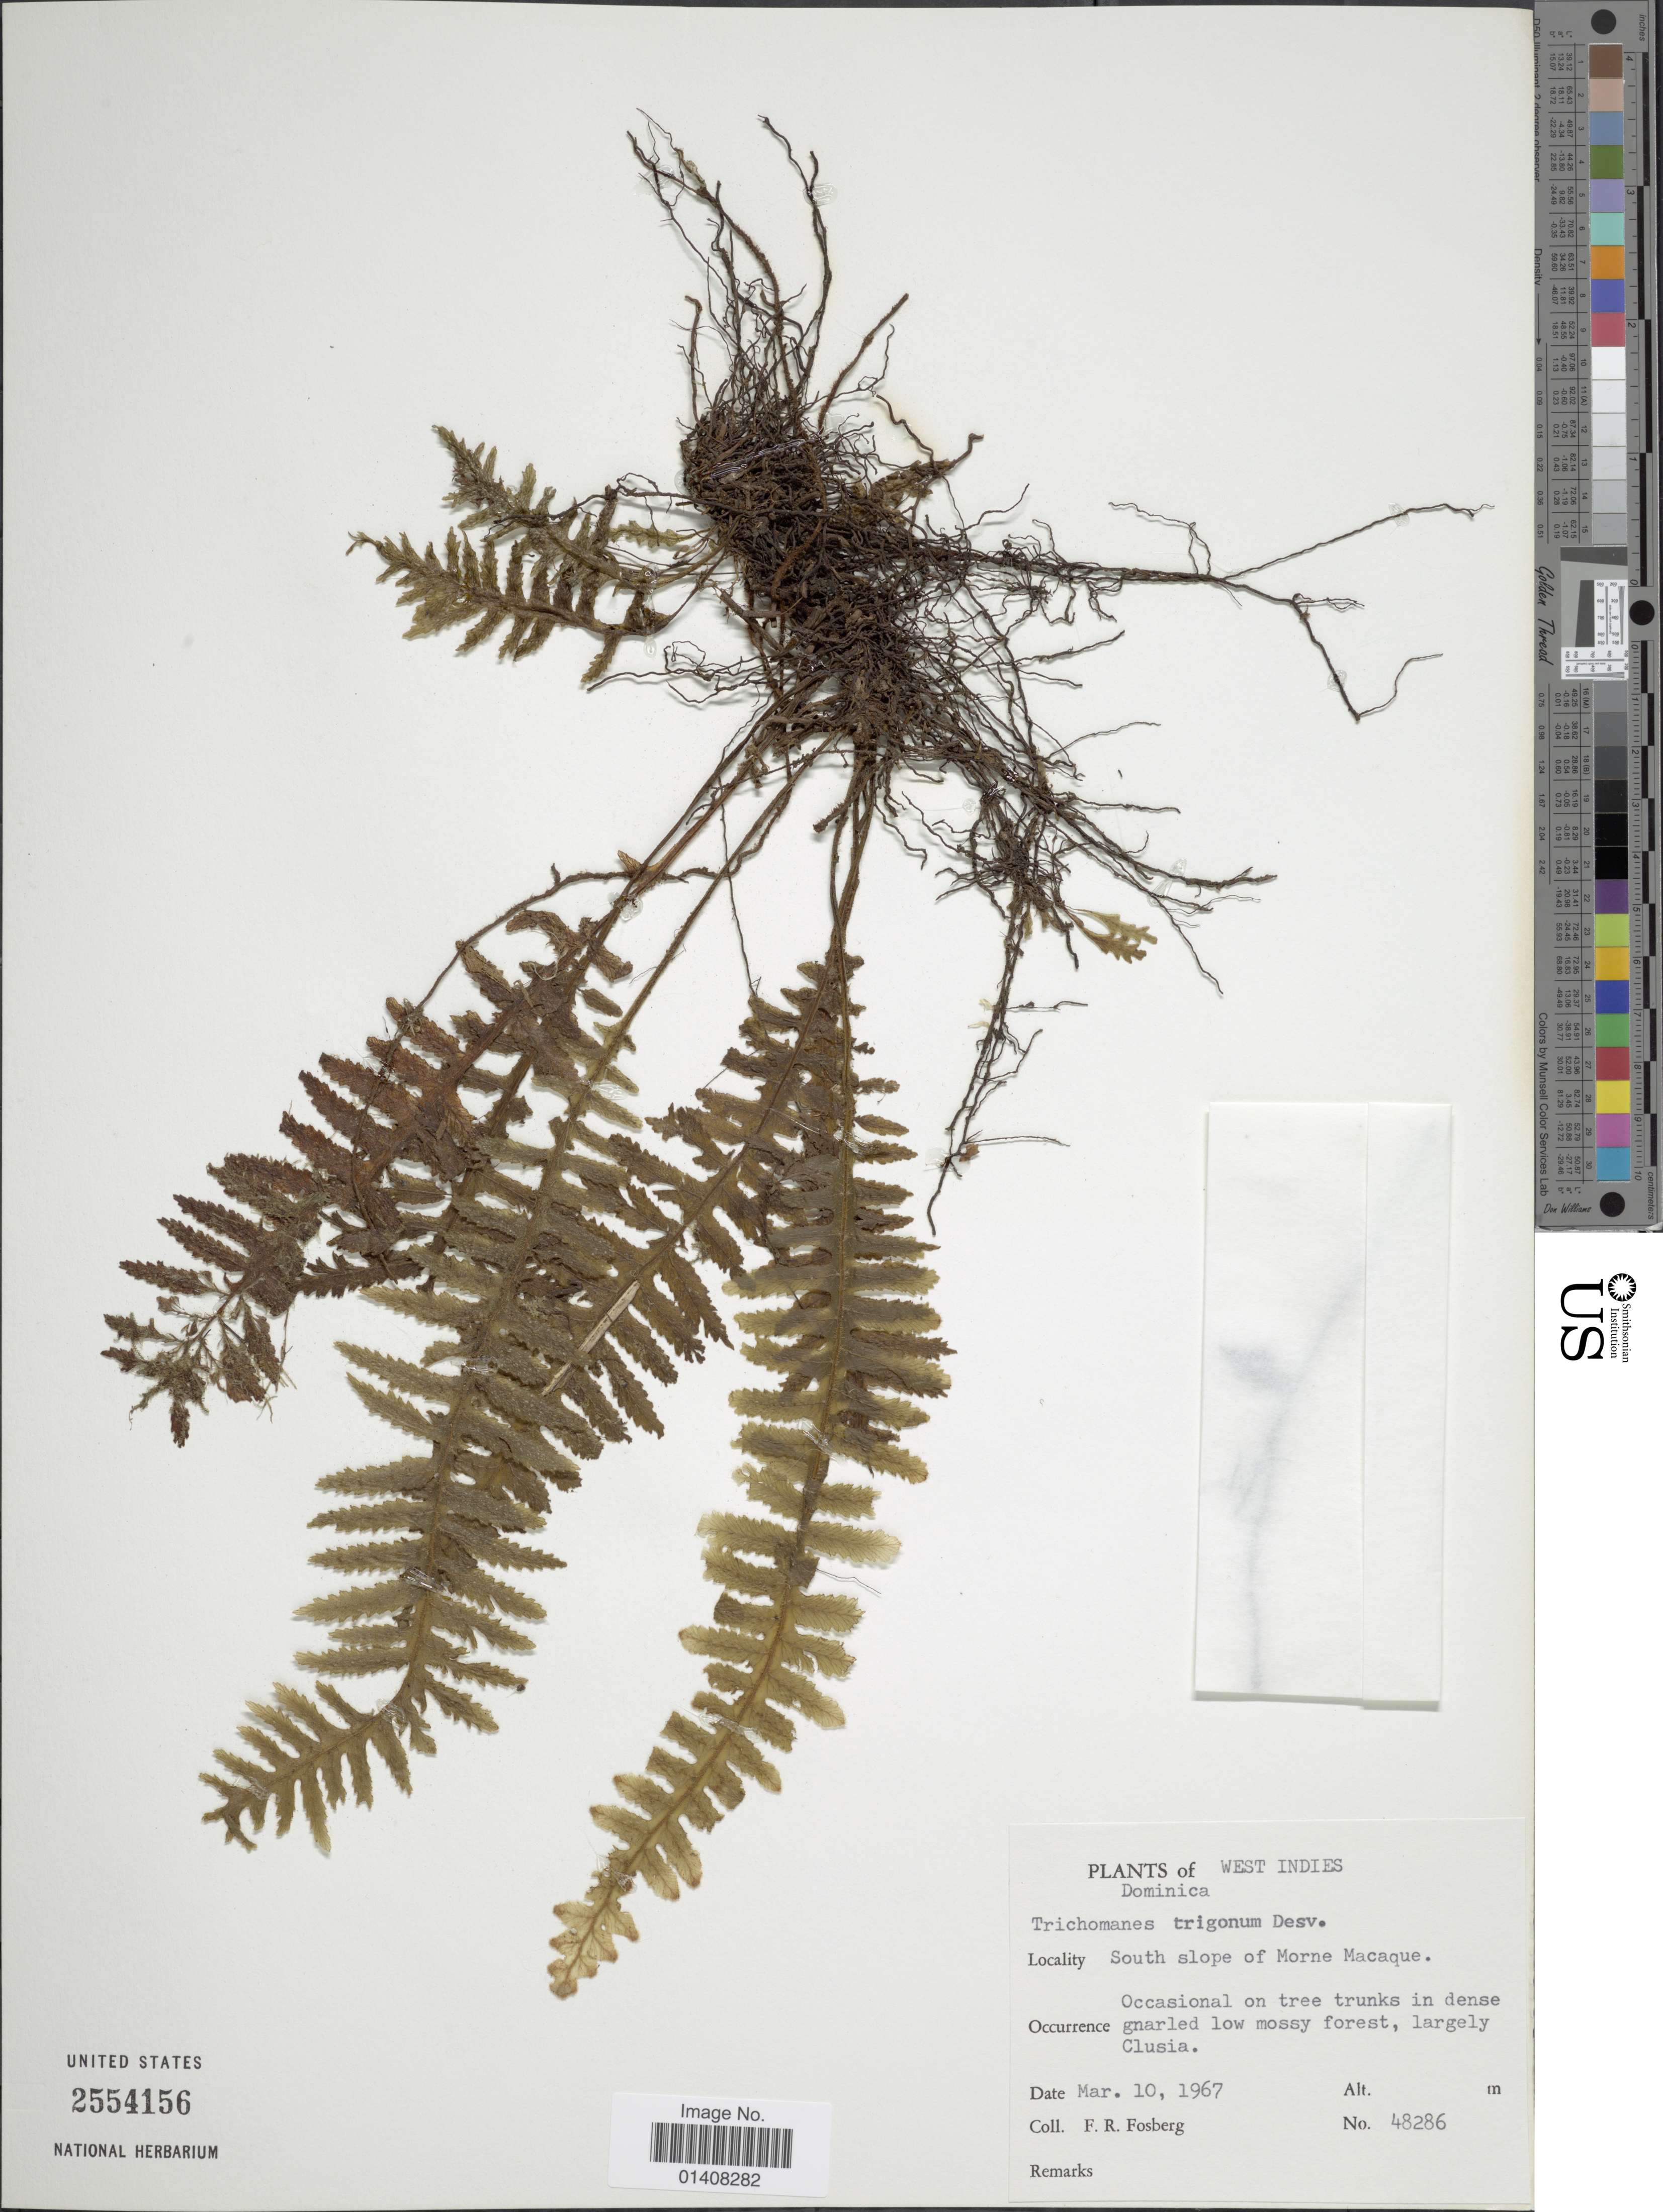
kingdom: Plantae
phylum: Tracheophyta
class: Polypodiopsida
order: Hymenophyllales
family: Hymenophyllaceae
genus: Trichomanes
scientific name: Trichomanes trigonum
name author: Desv.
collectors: F. R. Fosberg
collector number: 48286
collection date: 1967-03-10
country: Dominica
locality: West Indies, Dominica, South slope of Morne Macaque.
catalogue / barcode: US 2554156